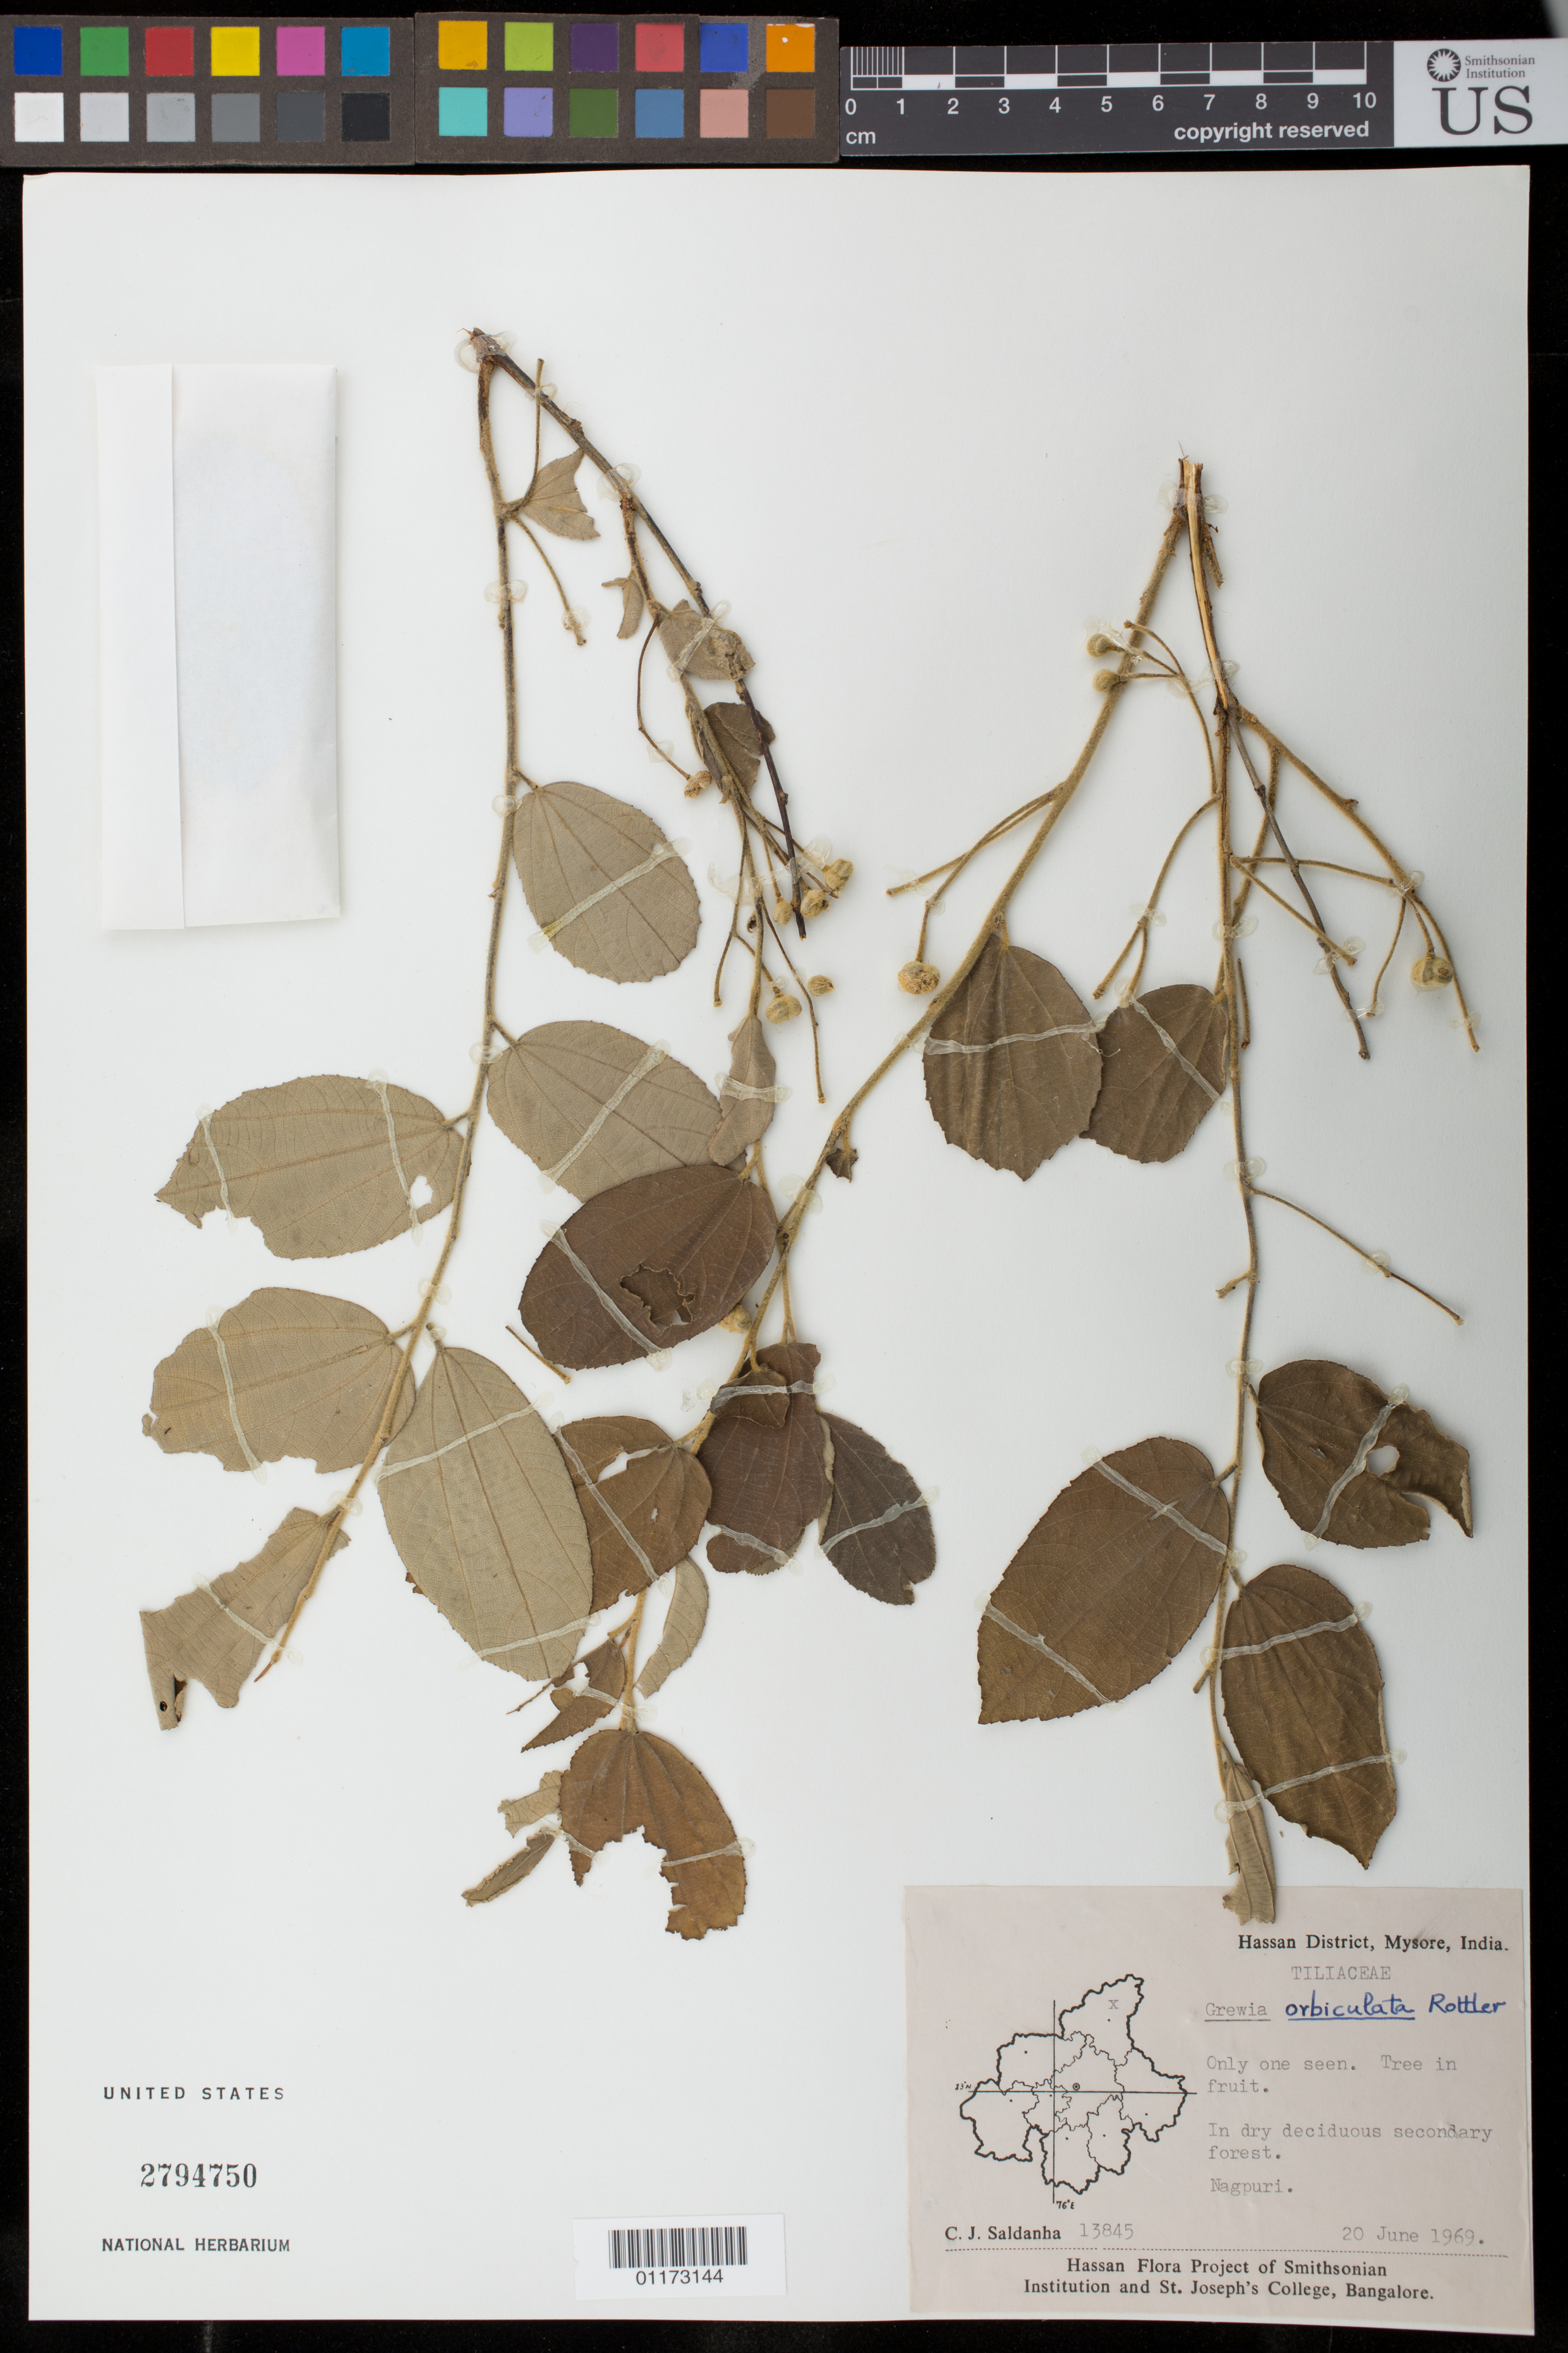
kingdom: Plantae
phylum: Tracheophyta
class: Magnoliopsida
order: Malvales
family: Malvaceae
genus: Grewia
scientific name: Grewia orbiculata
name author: Rottler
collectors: C. J. Saldanha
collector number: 13845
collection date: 1969-06-20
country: India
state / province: Karnataka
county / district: Mysore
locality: Nagpuri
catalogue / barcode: US 2794750